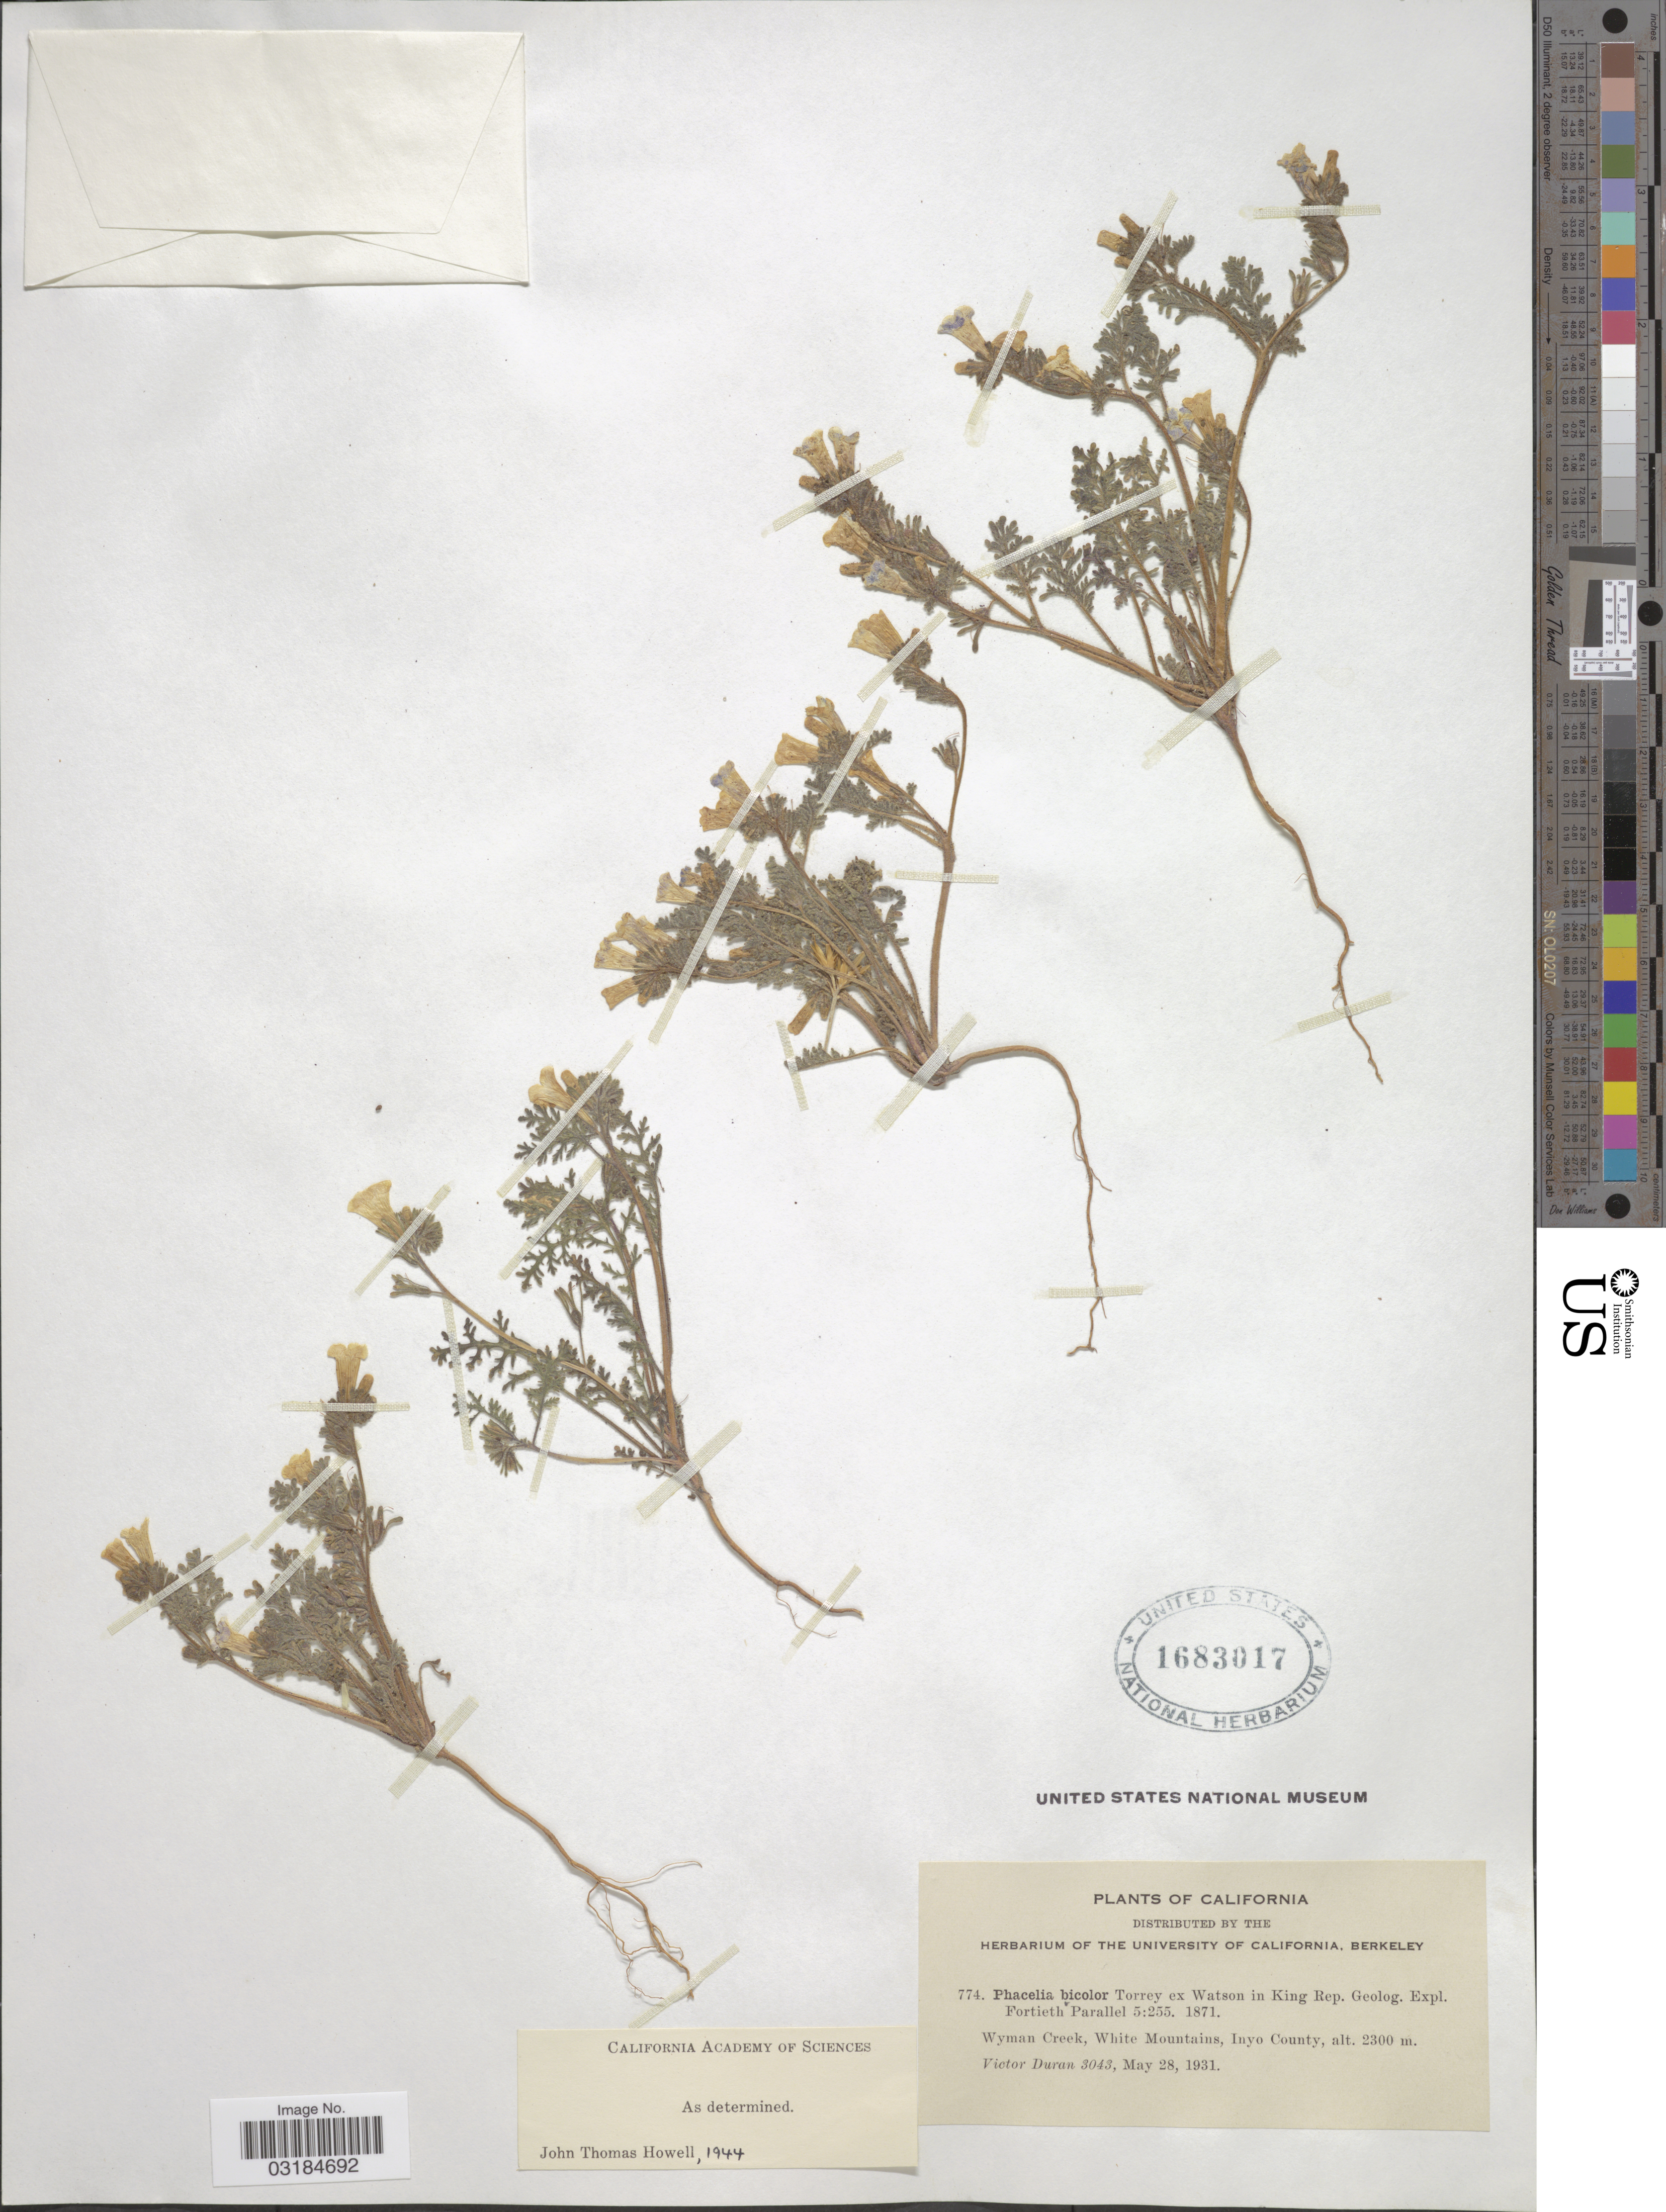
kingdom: Plantae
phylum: Tracheophyta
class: Magnoliopsida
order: Boraginales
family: Hydrophyllaceae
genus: Phacelia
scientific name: Phacelia bicolor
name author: Torr. in C. King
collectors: V. Duran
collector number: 3043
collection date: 1931-05-28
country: United States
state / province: California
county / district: Inyo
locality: Wyman Creek, White Mountains, Inyo County.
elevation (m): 2300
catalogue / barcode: US 1683017